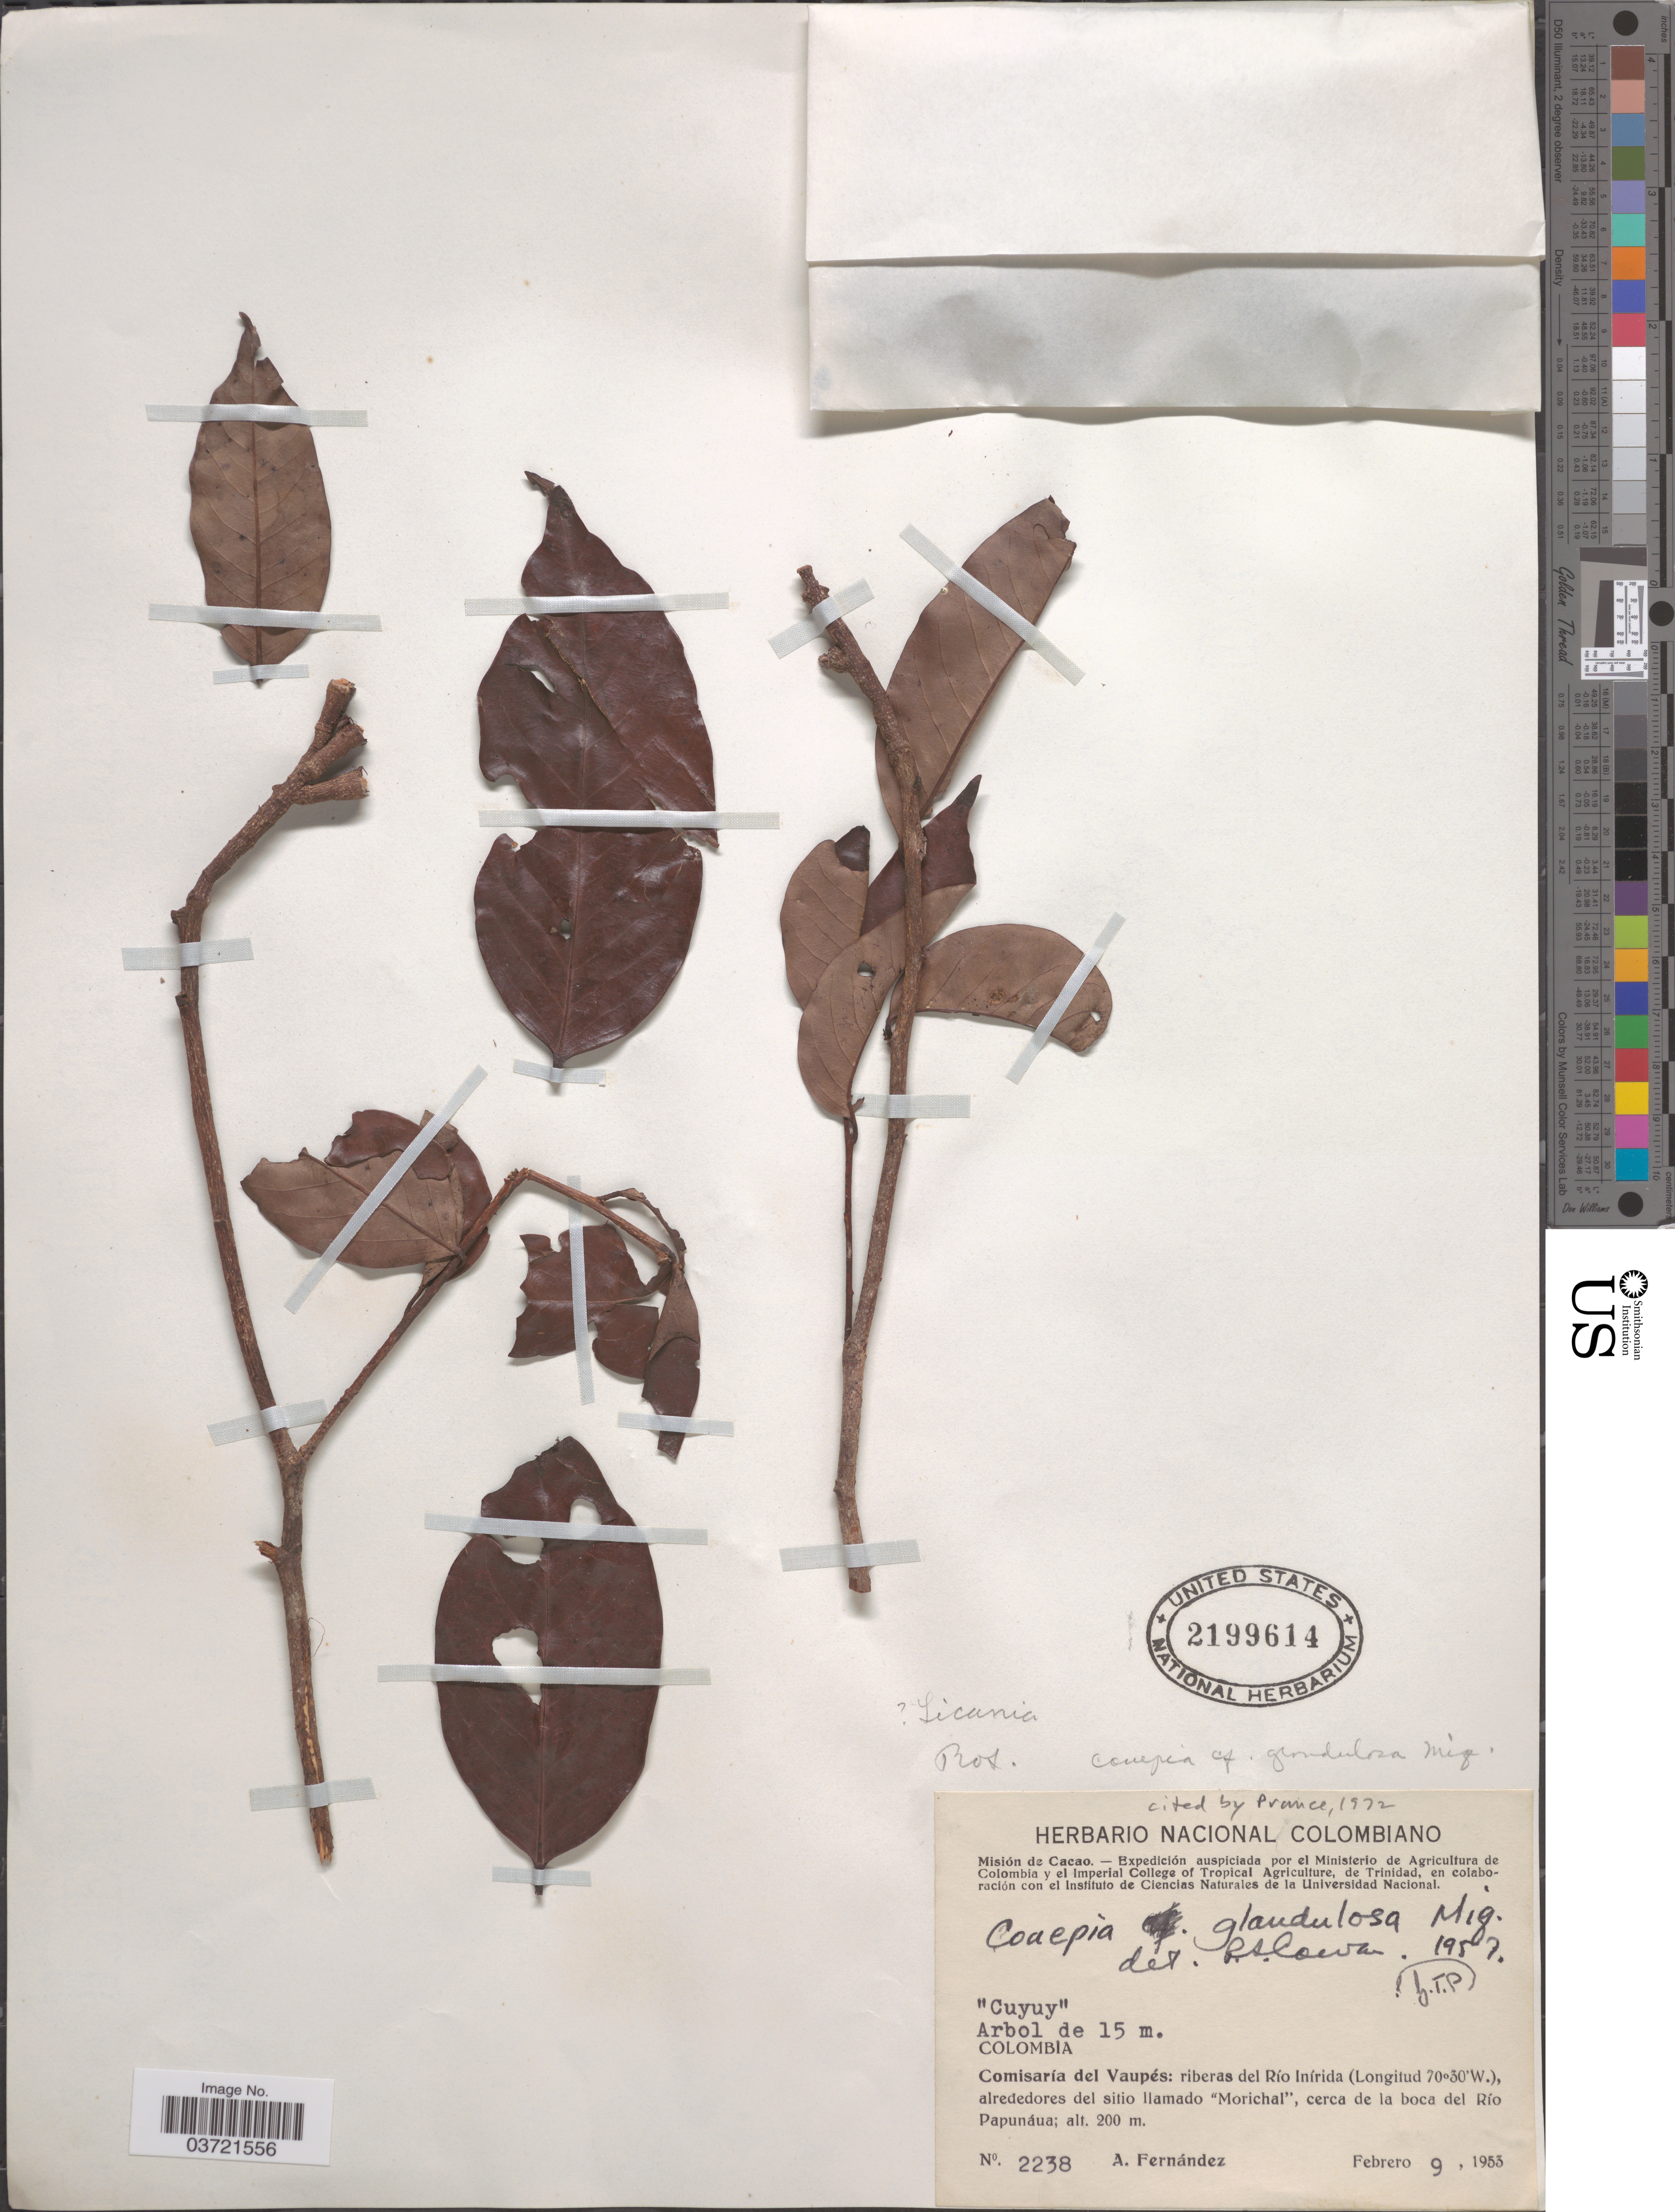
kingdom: Plantae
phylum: Tracheophyta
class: Magnoliopsida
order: Malpighiales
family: Chrysobalanaceae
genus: Couepia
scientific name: Couepia glandulosa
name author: Miq.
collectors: A. Fernández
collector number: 2238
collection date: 1953-02-09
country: Colombia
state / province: Vaupés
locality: Comisaria del Vaupés: riberas del Río Inírida, alrededores del sitio llamado "Morichal", cerca de la boca del Río Papunáua.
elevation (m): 200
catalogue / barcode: US 2199614